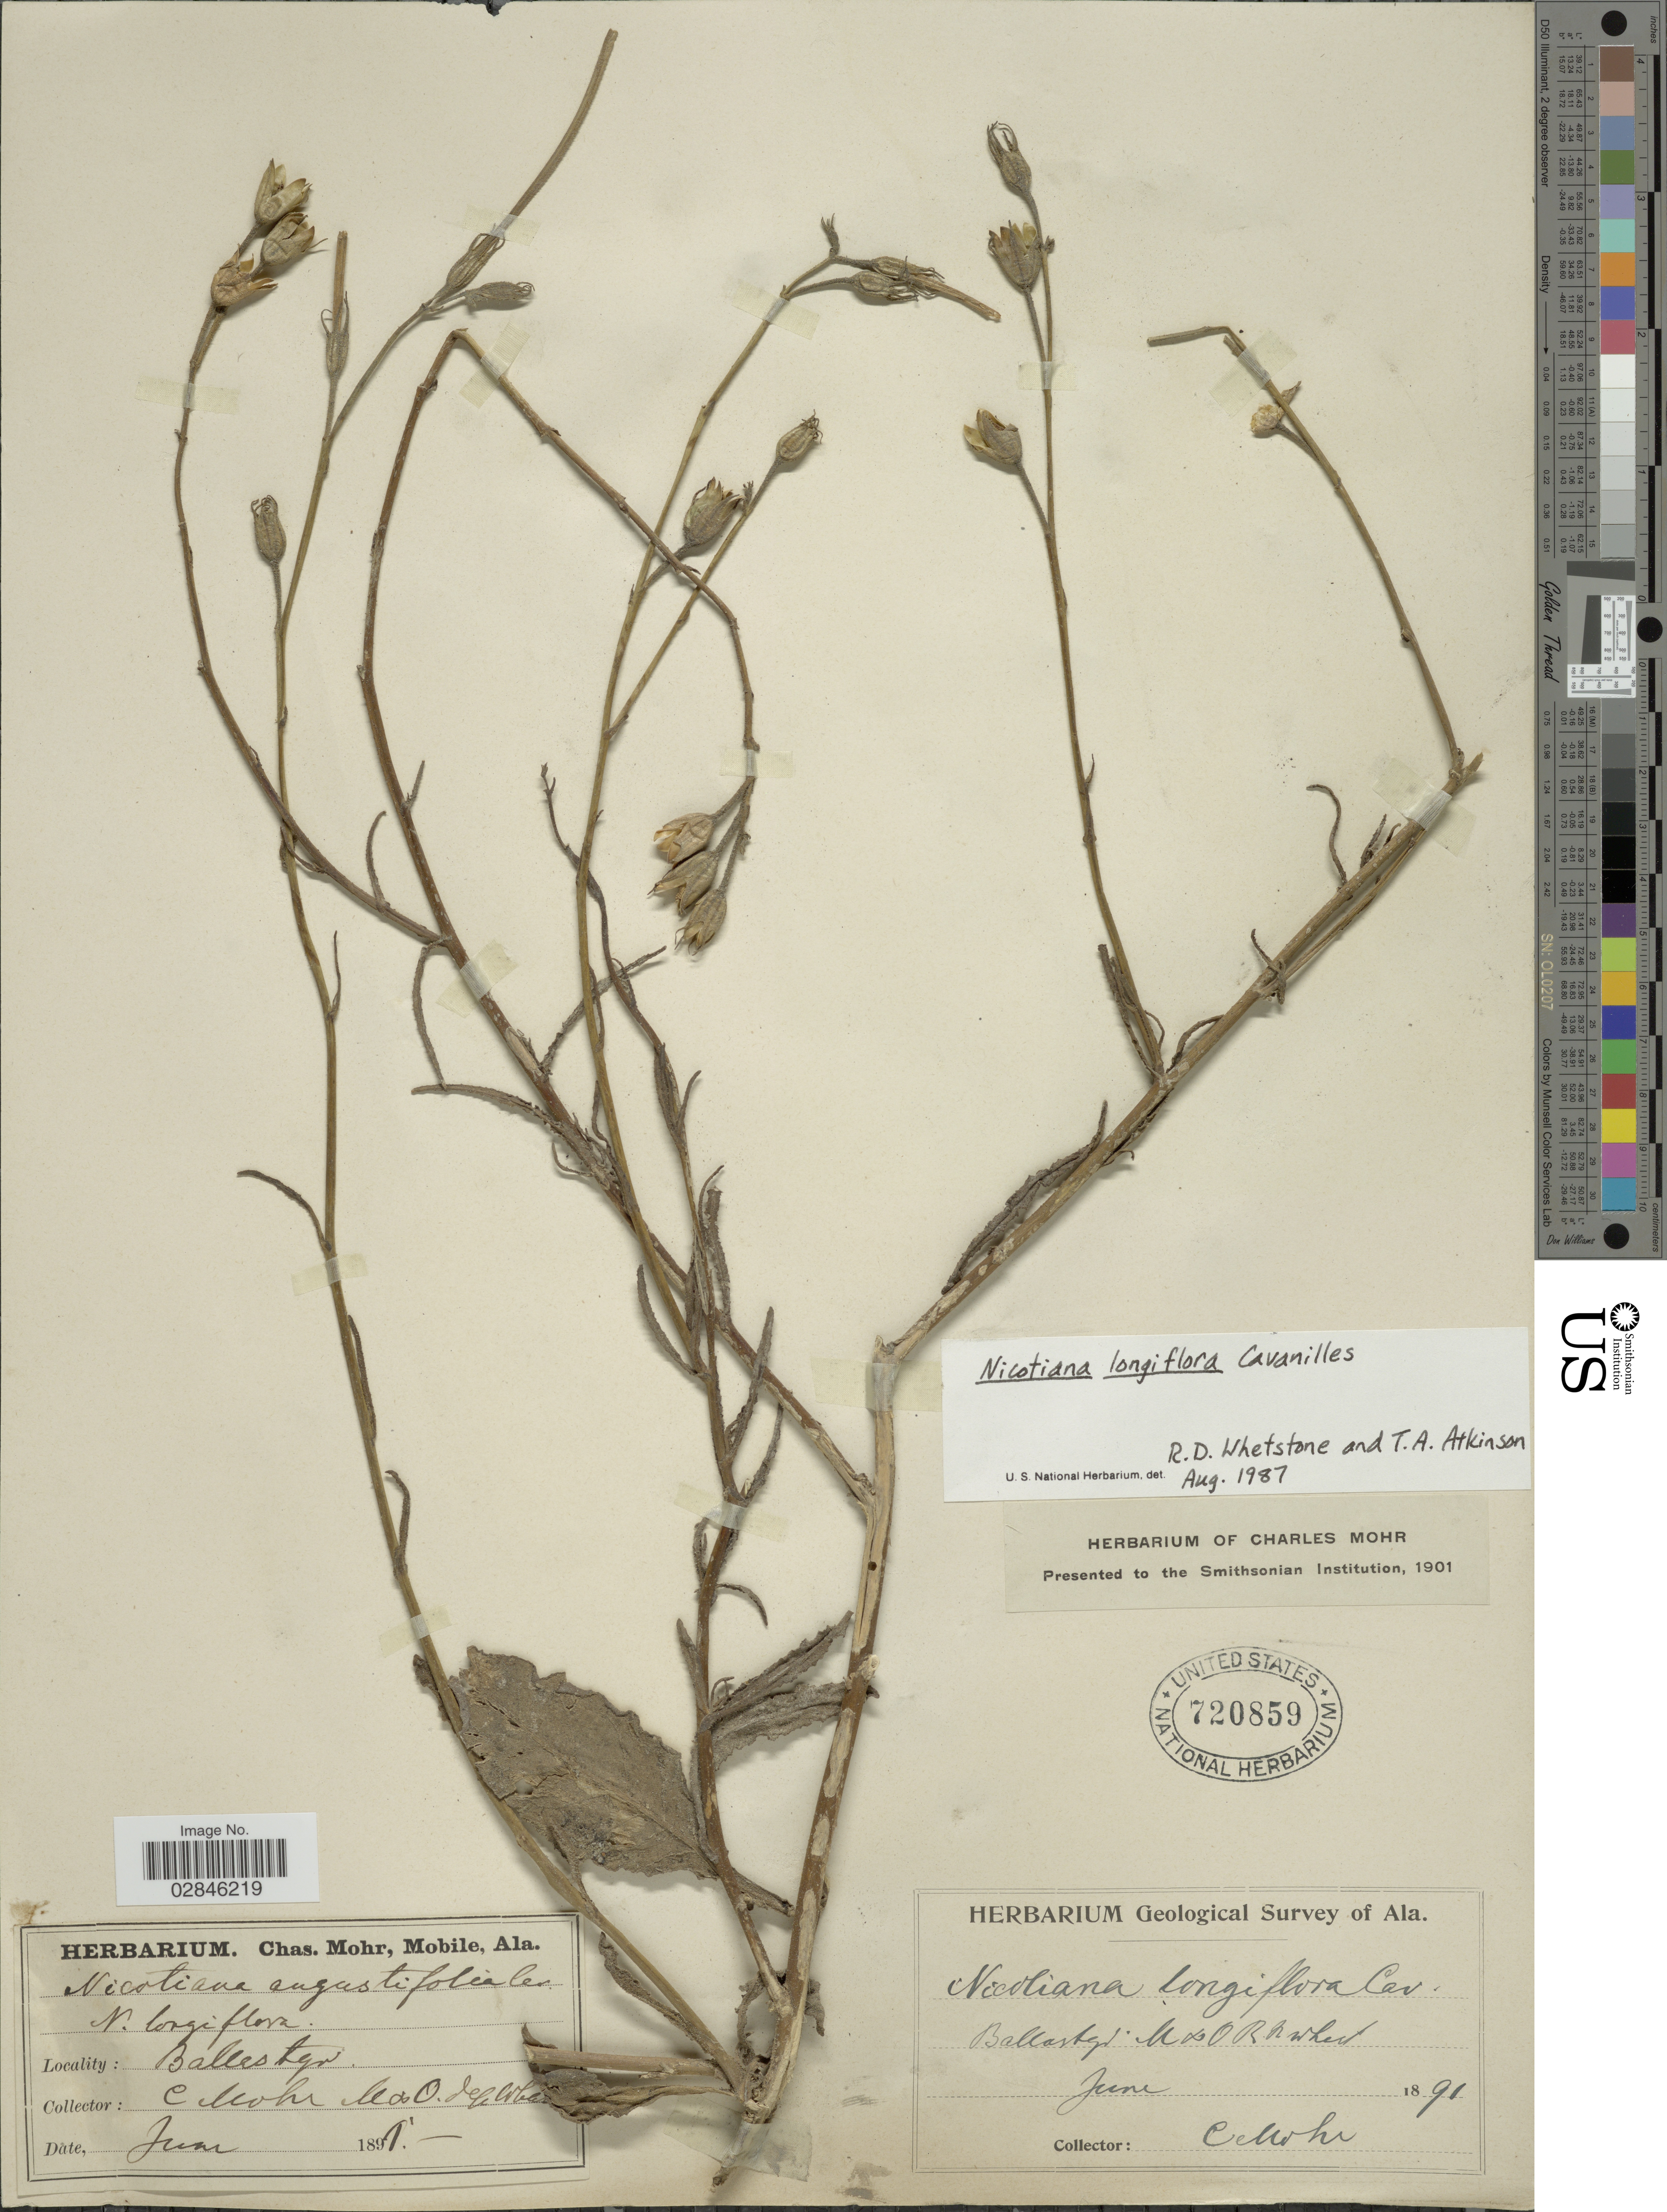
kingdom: Plantae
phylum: Tracheophyta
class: Magnoliopsida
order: Solanales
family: Solanaceae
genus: Nicotiana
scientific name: Nicotiana longiflora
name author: Cav.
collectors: Mohr, C. T. (herbarium)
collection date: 1891-06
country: United States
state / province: Alabama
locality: Ballast gr. M & O R R Wharf.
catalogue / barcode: US 720859